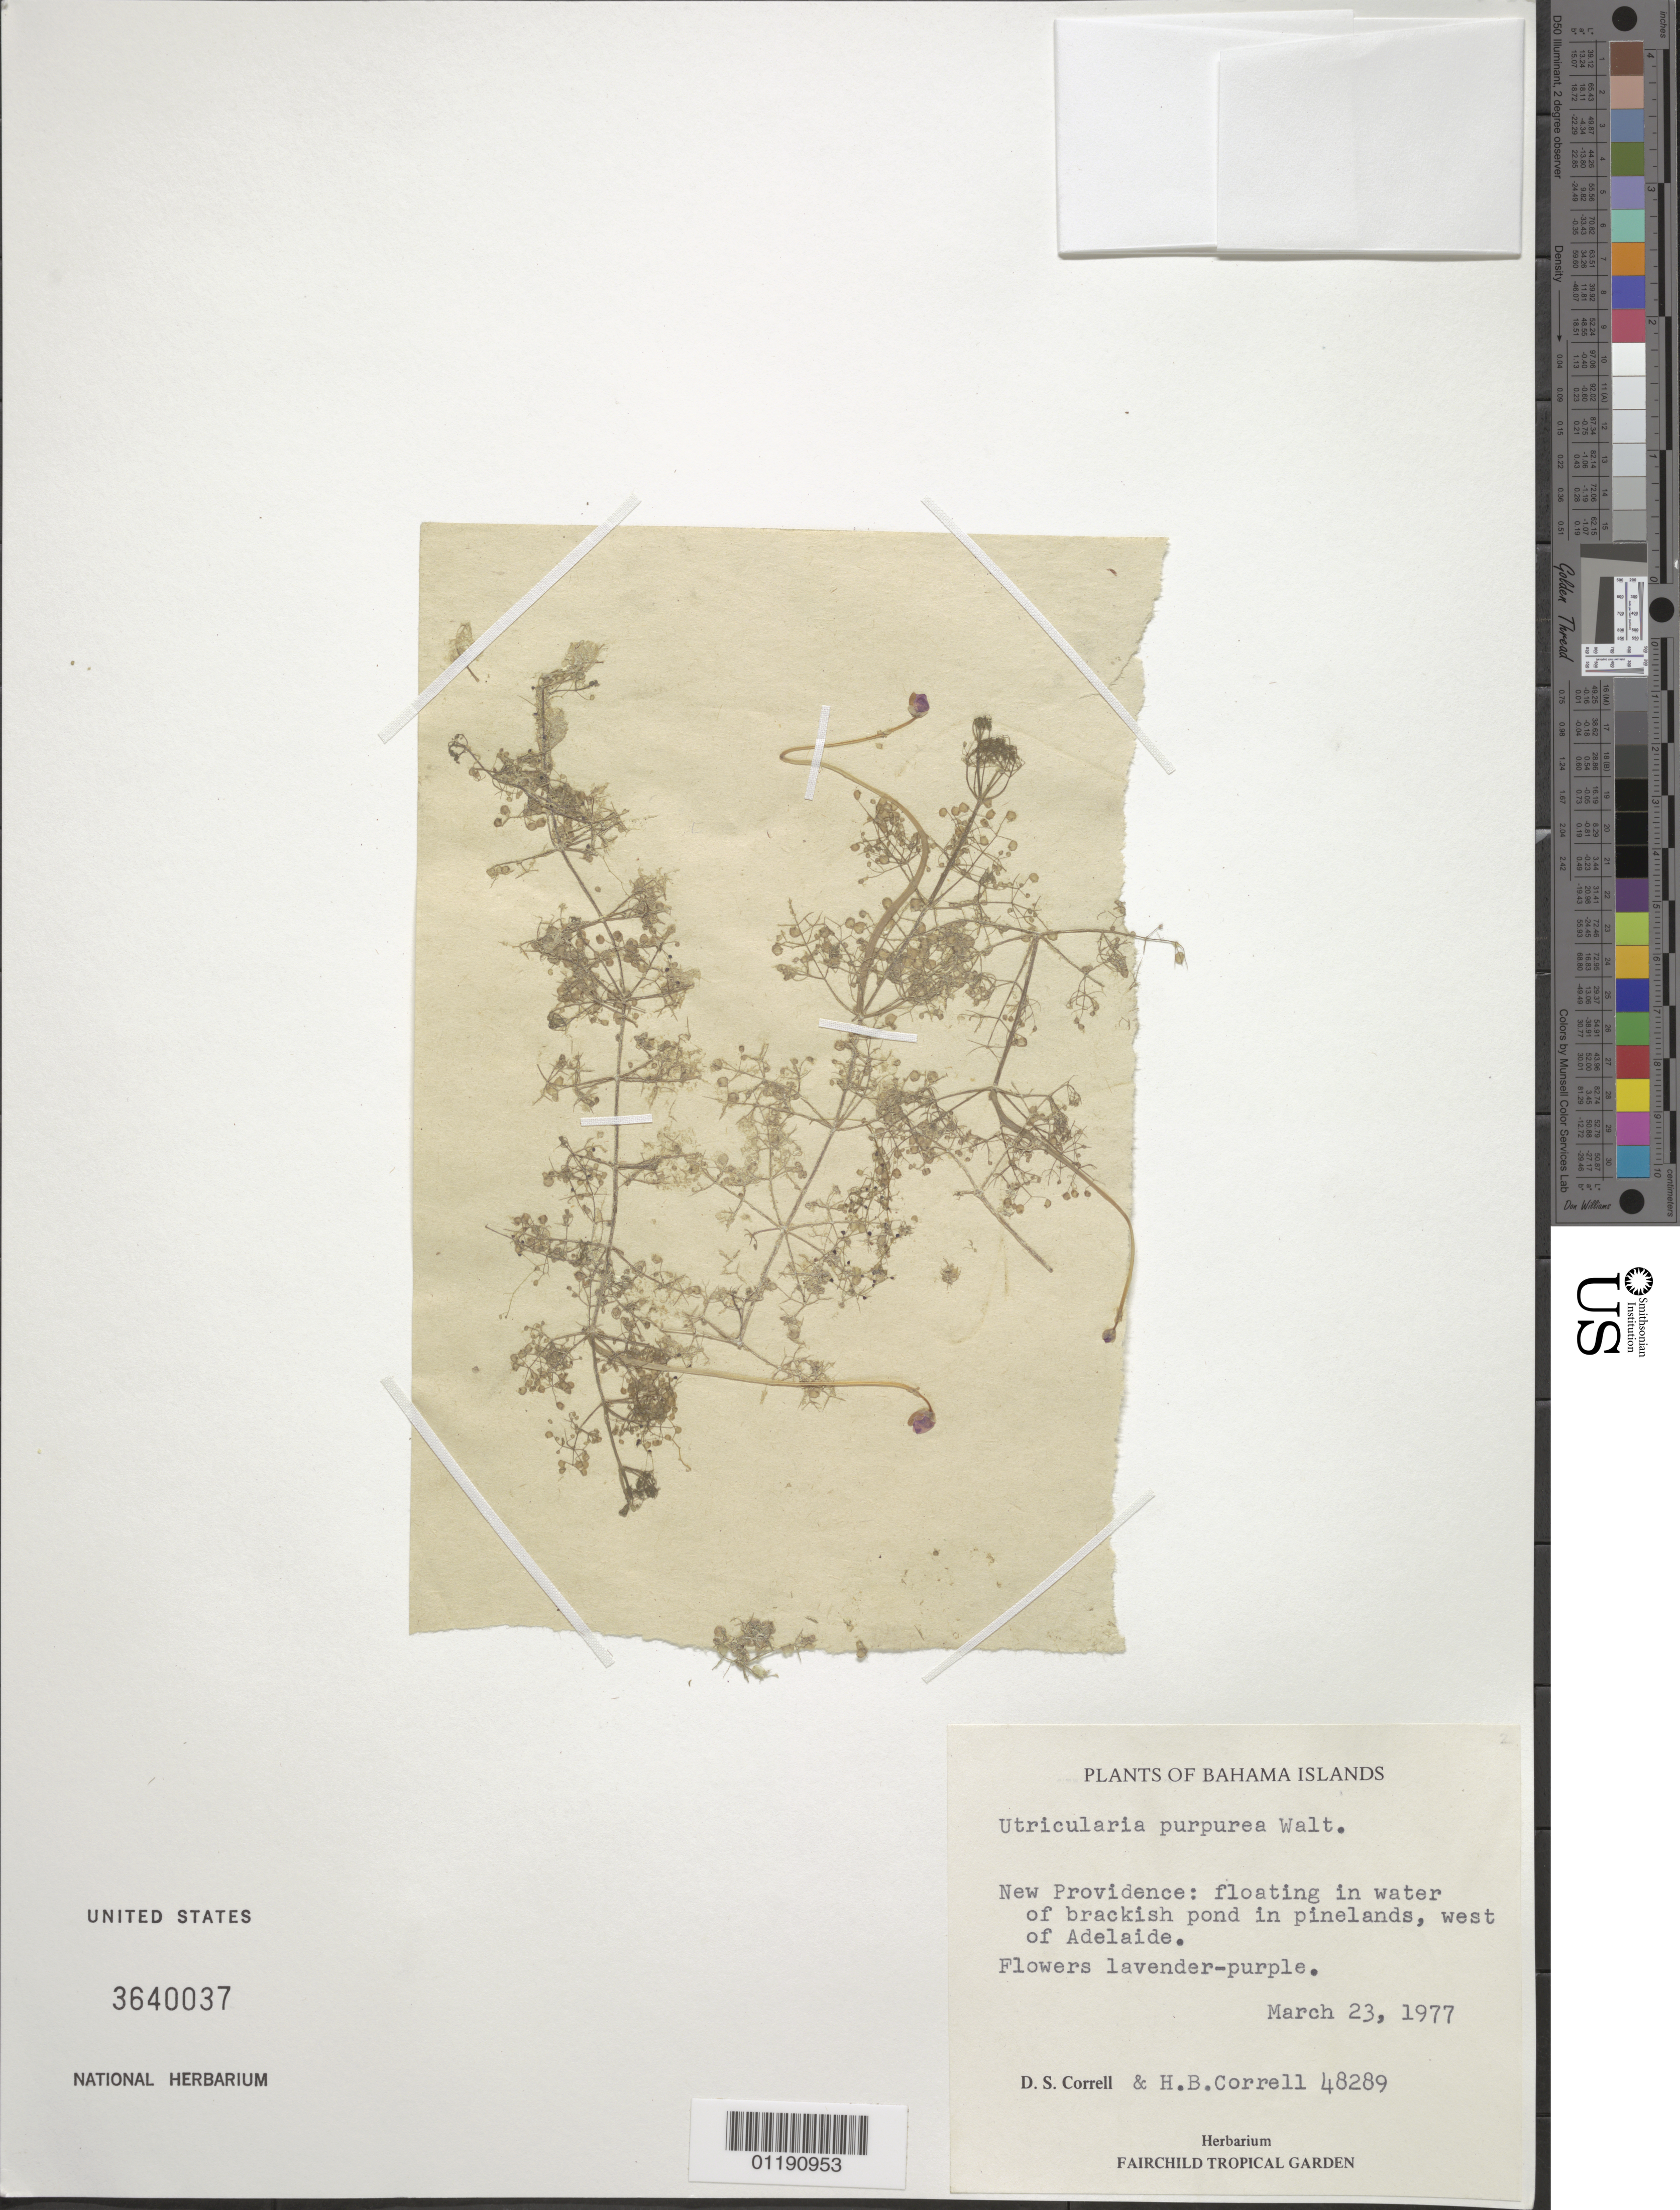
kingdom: Plantae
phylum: Tracheophyta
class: Magnoliopsida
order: Lamiales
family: Lentibulariaceae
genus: Utricularia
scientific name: Utricularia purpurea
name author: Walter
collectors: D. S. Correll & H. Correll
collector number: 48289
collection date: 1977-03-23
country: Bahamas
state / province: New Providence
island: New Providence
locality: New Providence: floating in water of brackish pond in pinelands, W of Adelaide.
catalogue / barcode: US 3640037